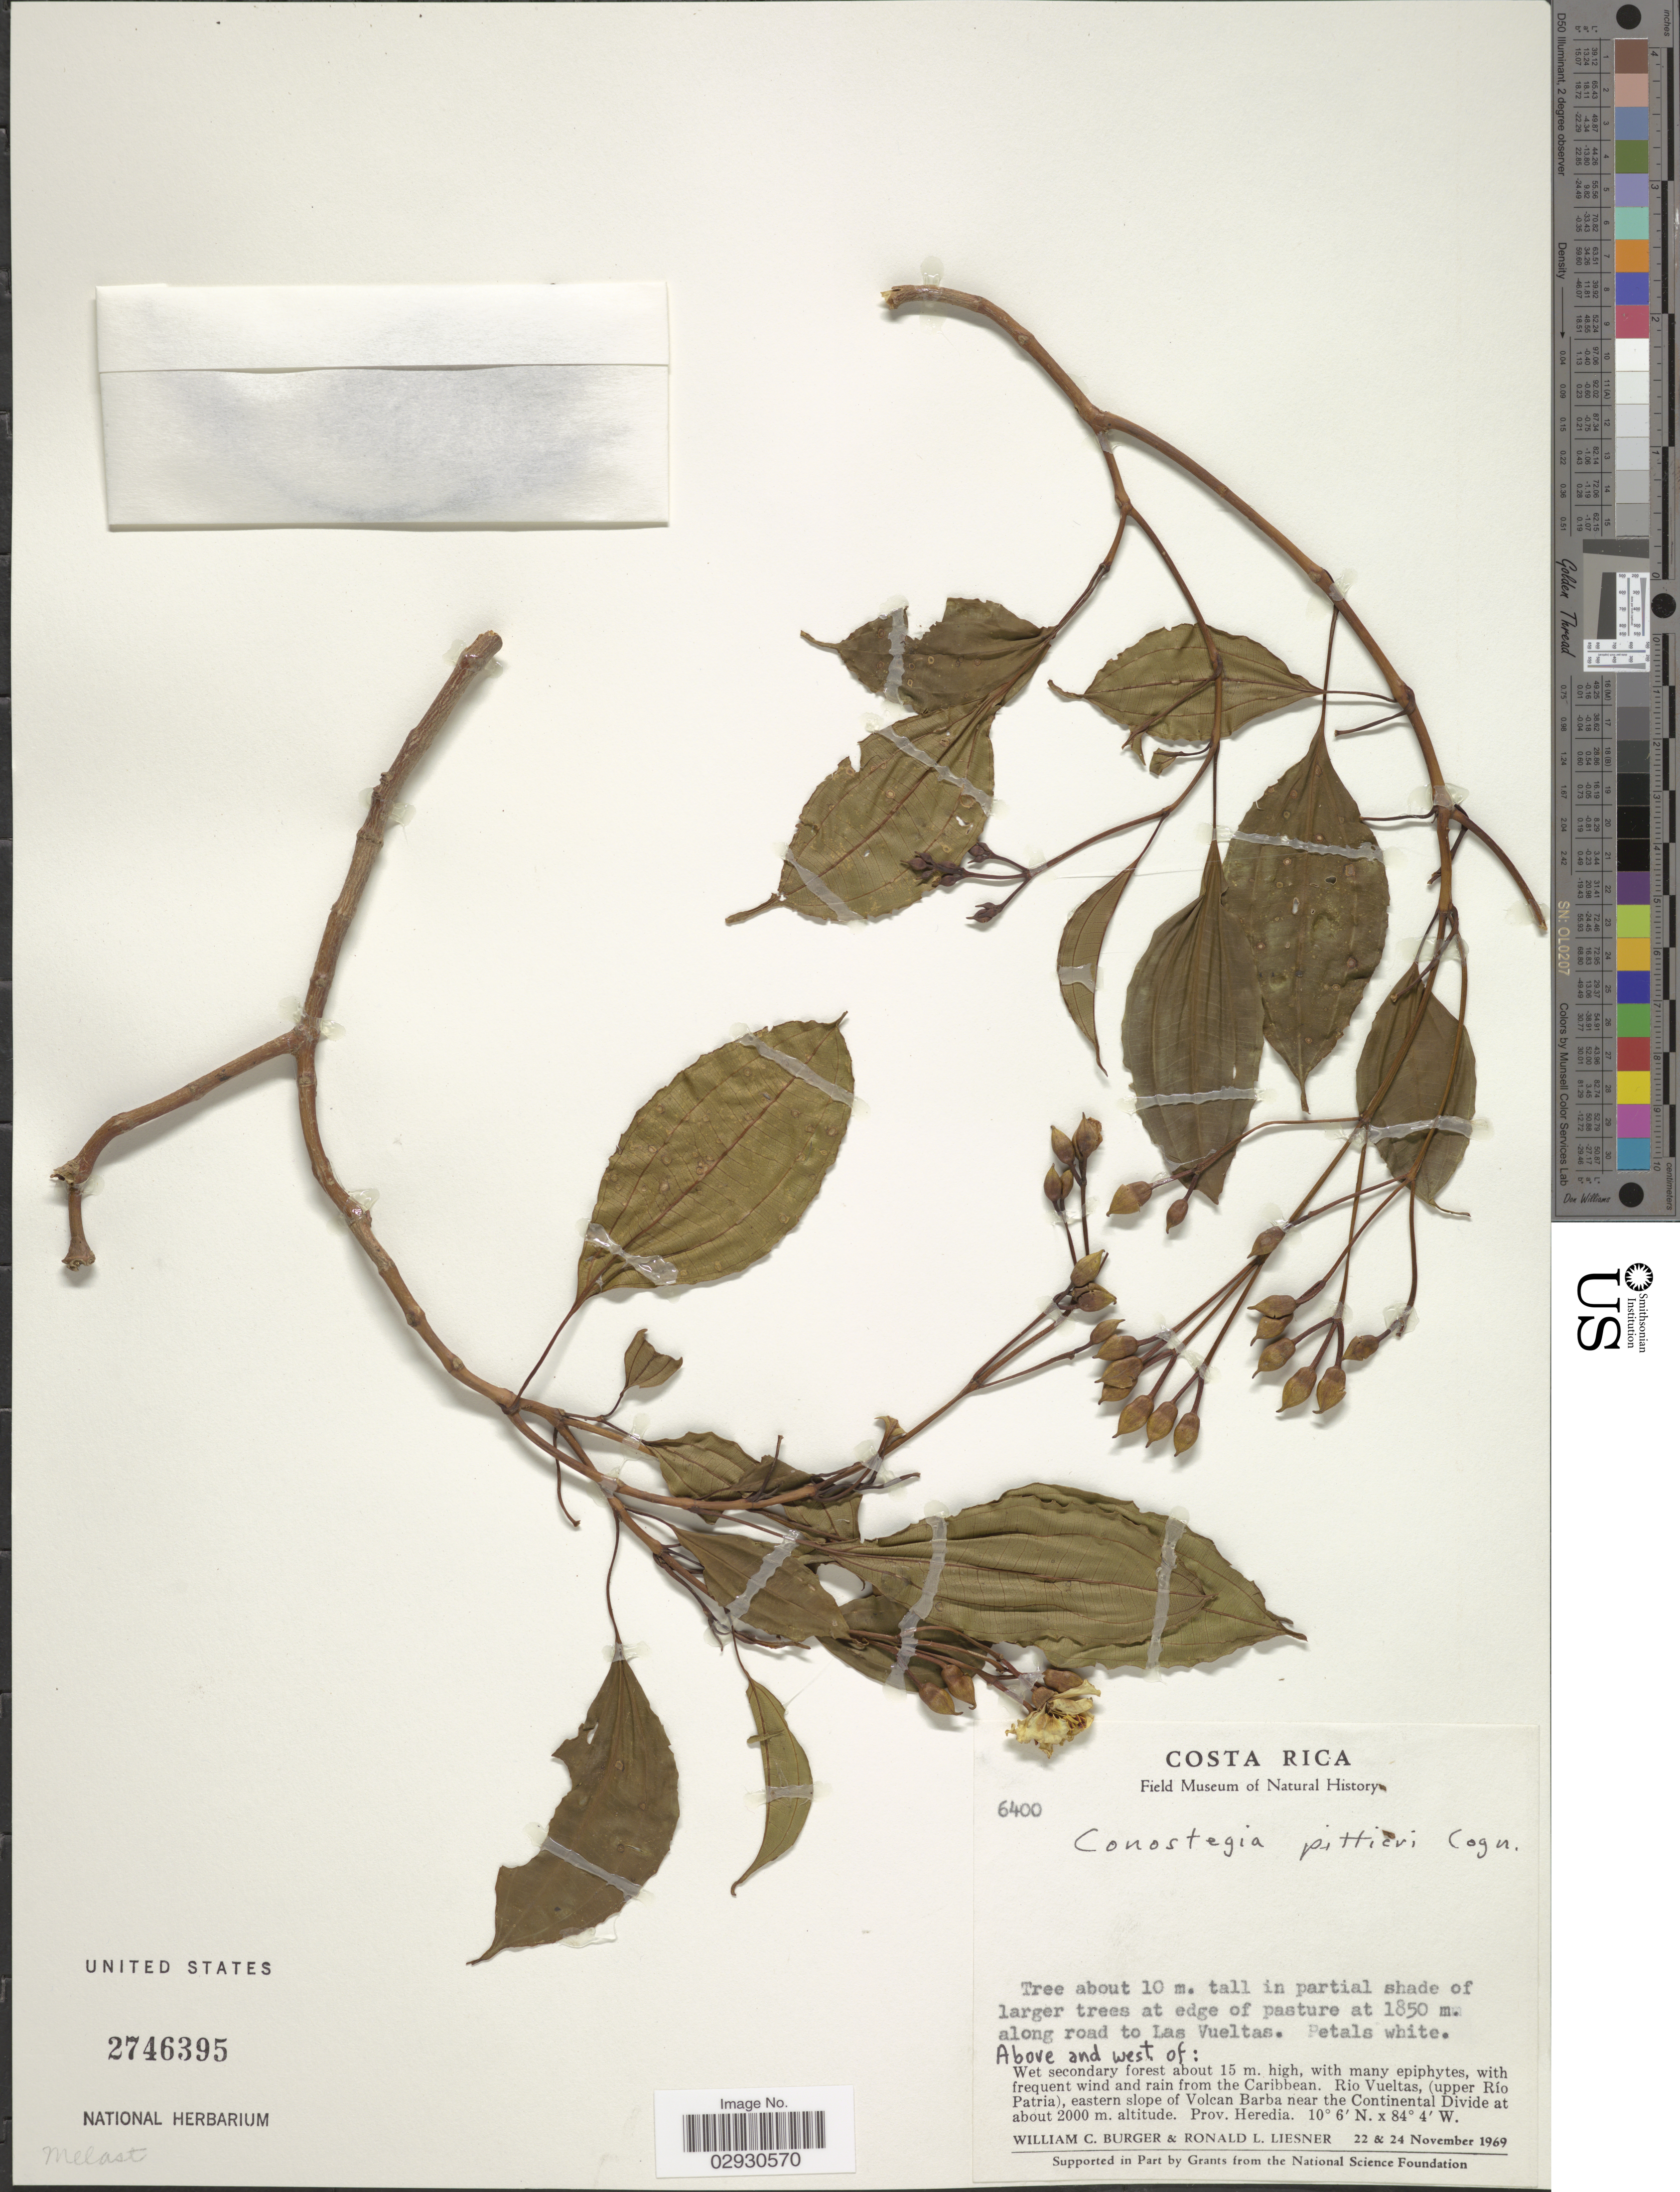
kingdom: Plantae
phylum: Tracheophyta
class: Magnoliopsida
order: Myrtales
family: Melastomataceae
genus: Conostegia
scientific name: Conostegia pittieri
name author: Cogn.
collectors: W. Burger & R. L. Liesner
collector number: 6400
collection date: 1969-11-22/1969-11-24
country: Costa Rica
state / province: Heredia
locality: Rio Vueltas, (upper Río Patria), eastern slope of Volcan Barba near the Continental Divide.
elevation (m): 2000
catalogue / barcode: US 2746395